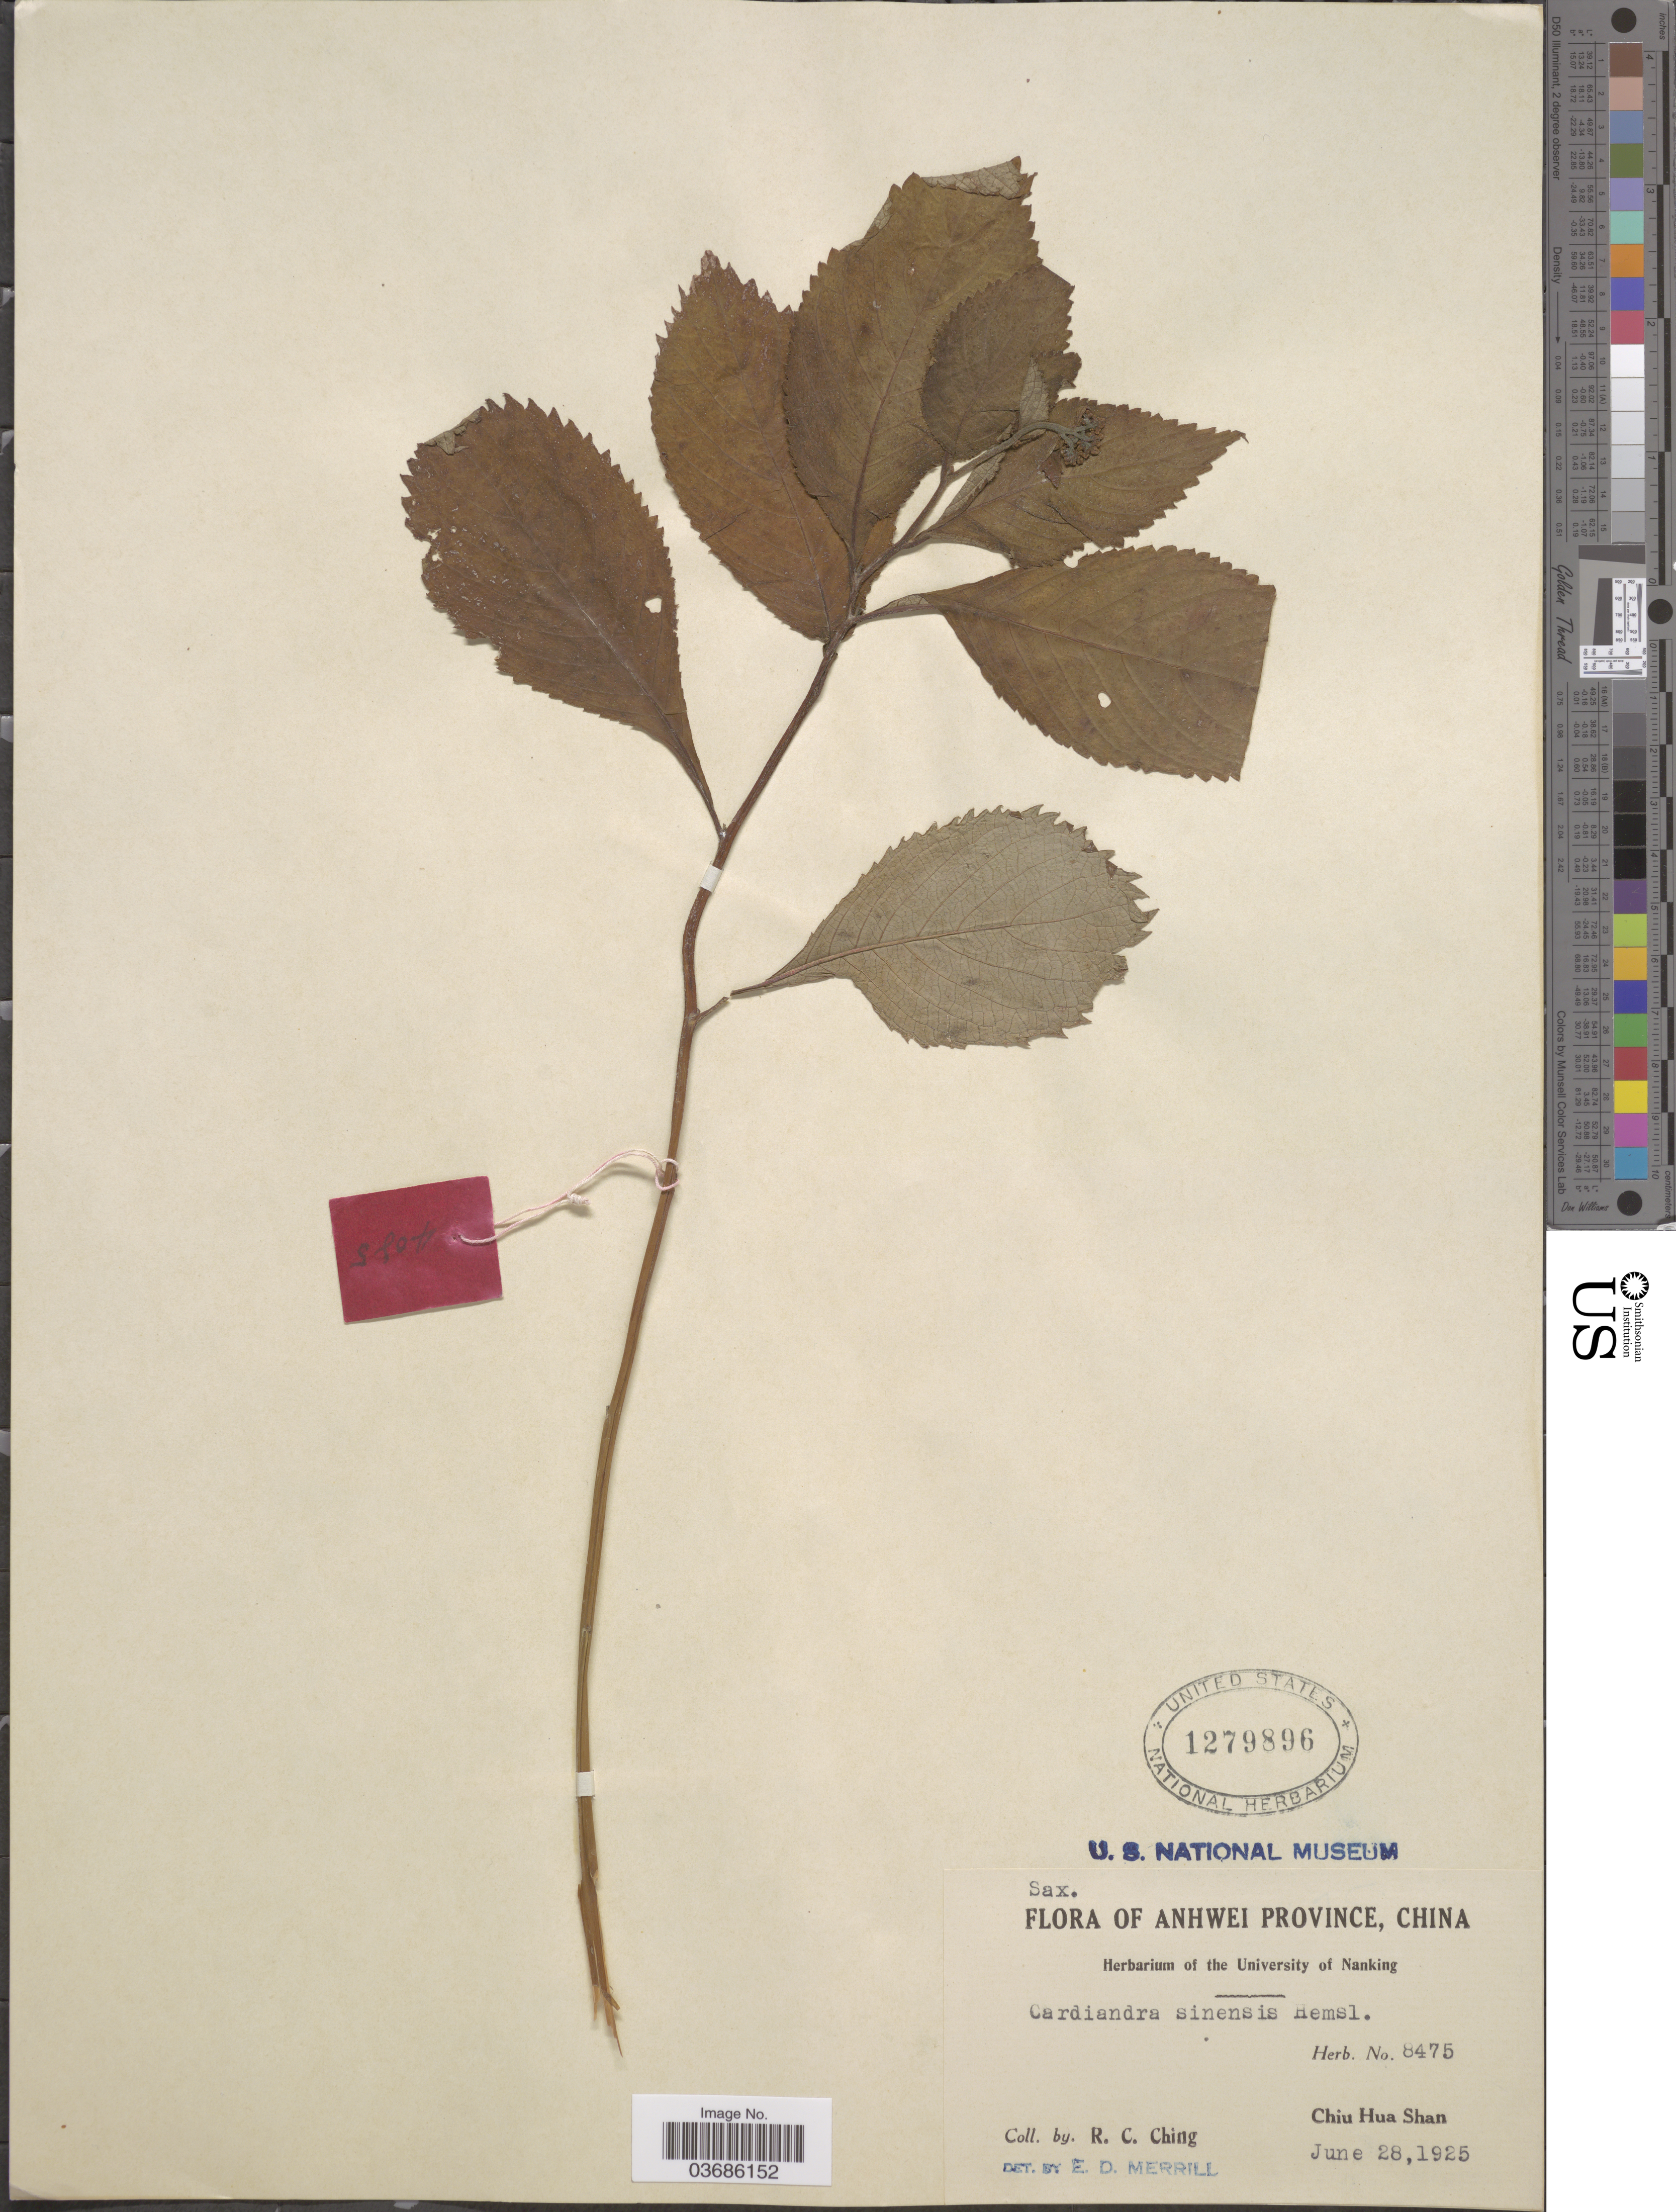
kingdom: Plantae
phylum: Tracheophyta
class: Magnoliopsida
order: Cornales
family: Hydrangeaceae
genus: Hydrangea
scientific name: Hydrangea moellendorffii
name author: Hance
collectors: R. C. Ching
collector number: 8475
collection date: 1925-06-28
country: China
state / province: Anhui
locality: Anhwei Province. Chiu Hua Shan.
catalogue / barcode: US 1279896